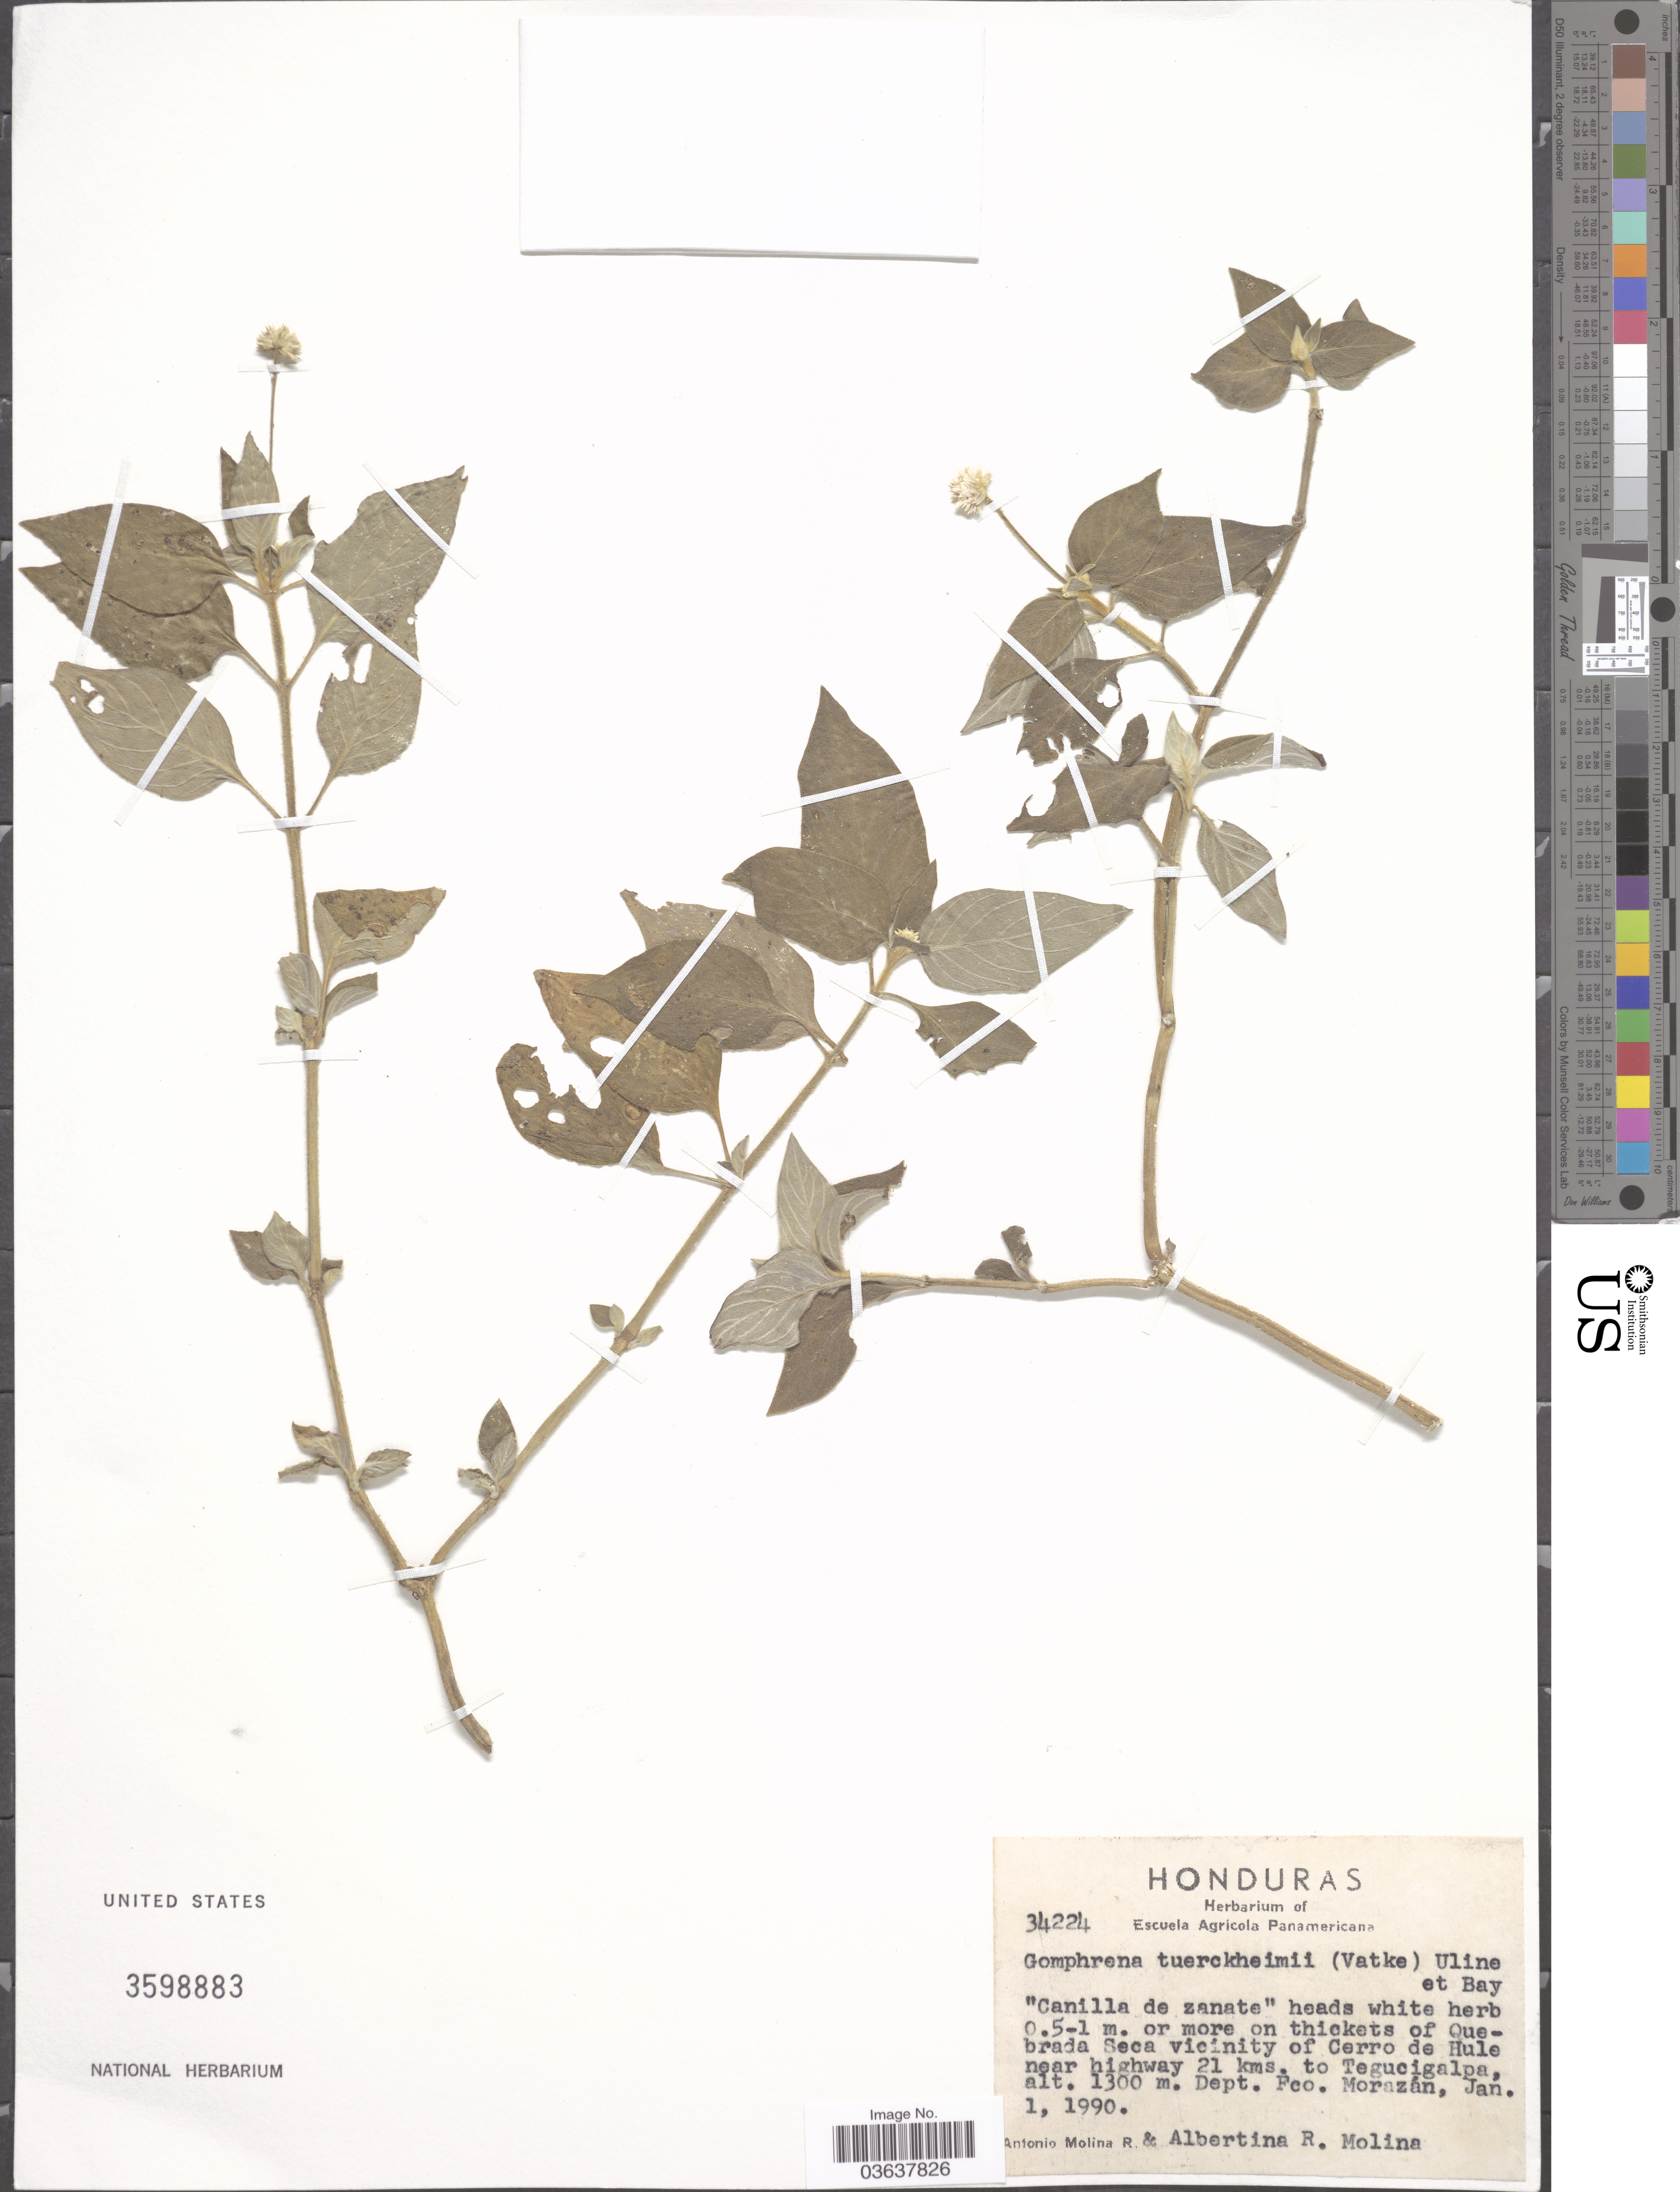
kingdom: Plantae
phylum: Tracheophyta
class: Magnoliopsida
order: Caryophyllales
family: Amaranthaceae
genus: Gomphrena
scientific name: Gomphrena tuerckheimii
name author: Uline & W.L. Bray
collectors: A. Molina R. & A. R. Molina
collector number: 34224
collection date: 1990-01-01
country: Honduras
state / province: Fco. Morazán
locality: On thickets of Quebrada Seca vicinity of Cerro de Hule near highway 21 kms. to Tegucigalpa, Dept. Fco. Morazán.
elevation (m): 1300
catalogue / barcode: US 3598883